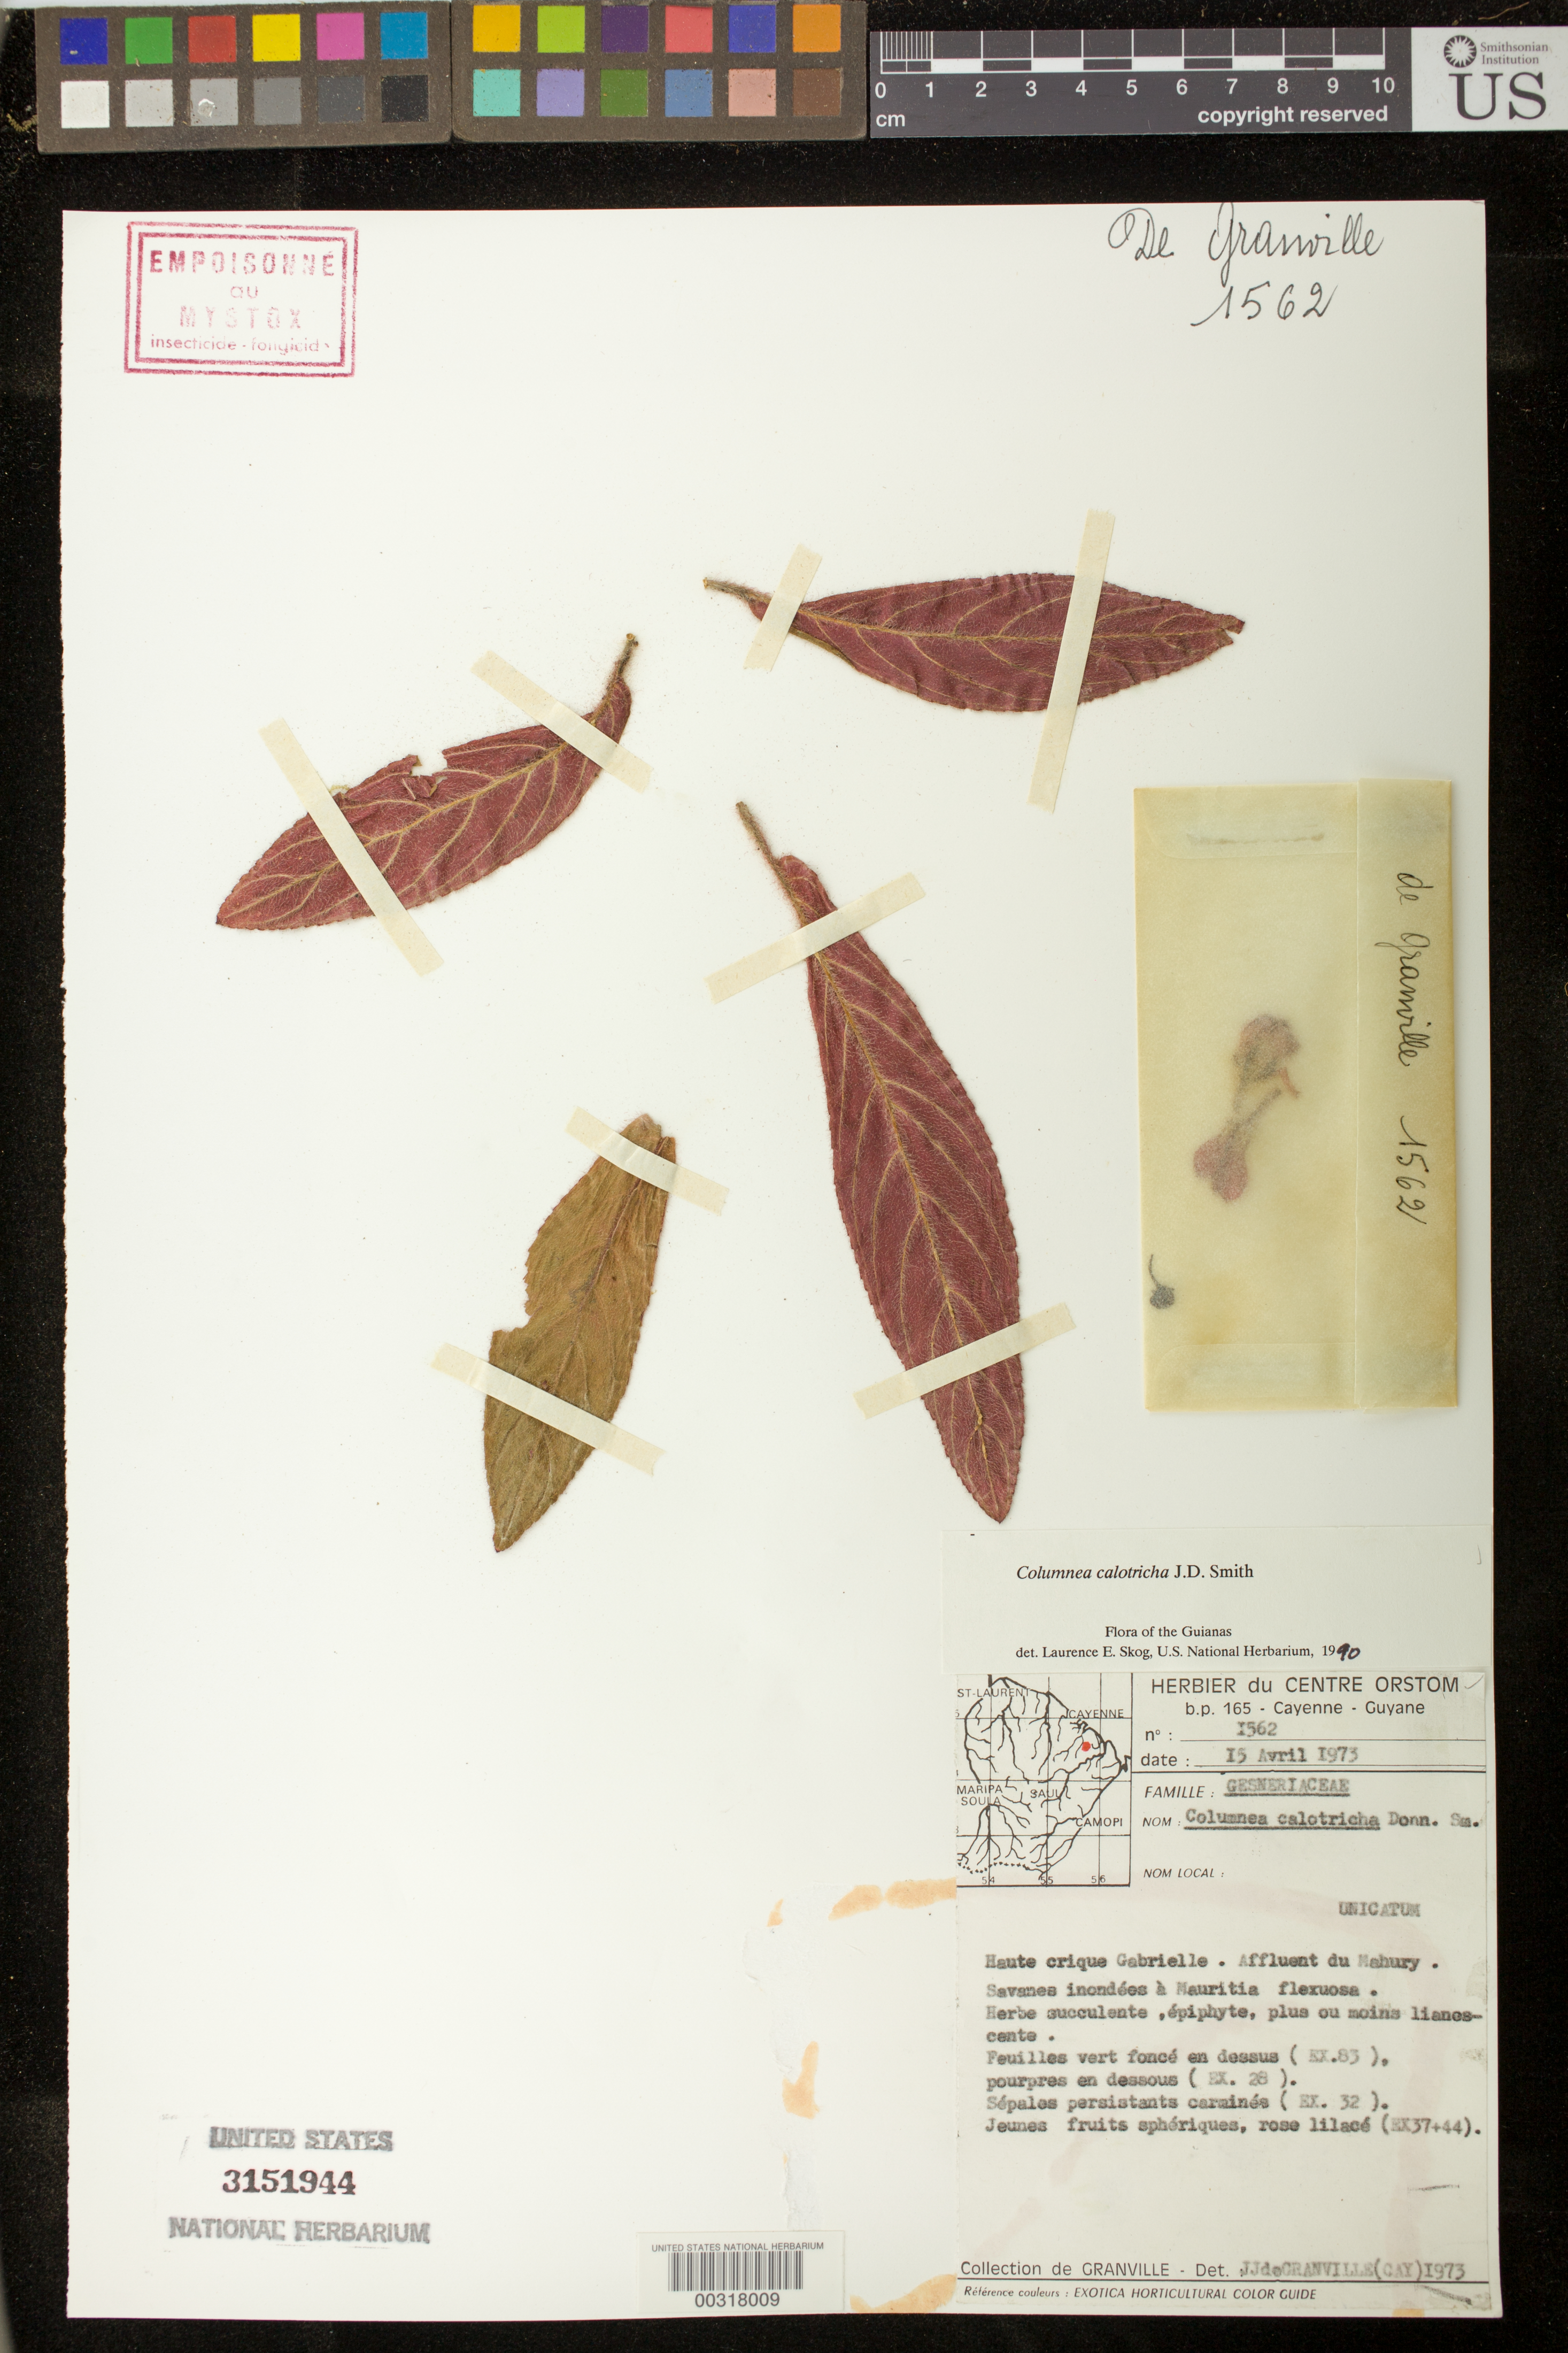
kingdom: Plantae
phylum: Tracheophyta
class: Magnoliopsida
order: Lamiales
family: Gesneriaceae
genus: Columnea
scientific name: Columnea calotricha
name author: Donn. Sm.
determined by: Skog, Laurence E.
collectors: J.-J. de Granville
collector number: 1562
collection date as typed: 15 Apr 1973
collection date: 1973-04-15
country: French Guiana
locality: Haut crique Gabrielle, affluent du Mahury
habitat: Savanes inondées à Mauritia flexuosa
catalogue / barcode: US 3151944